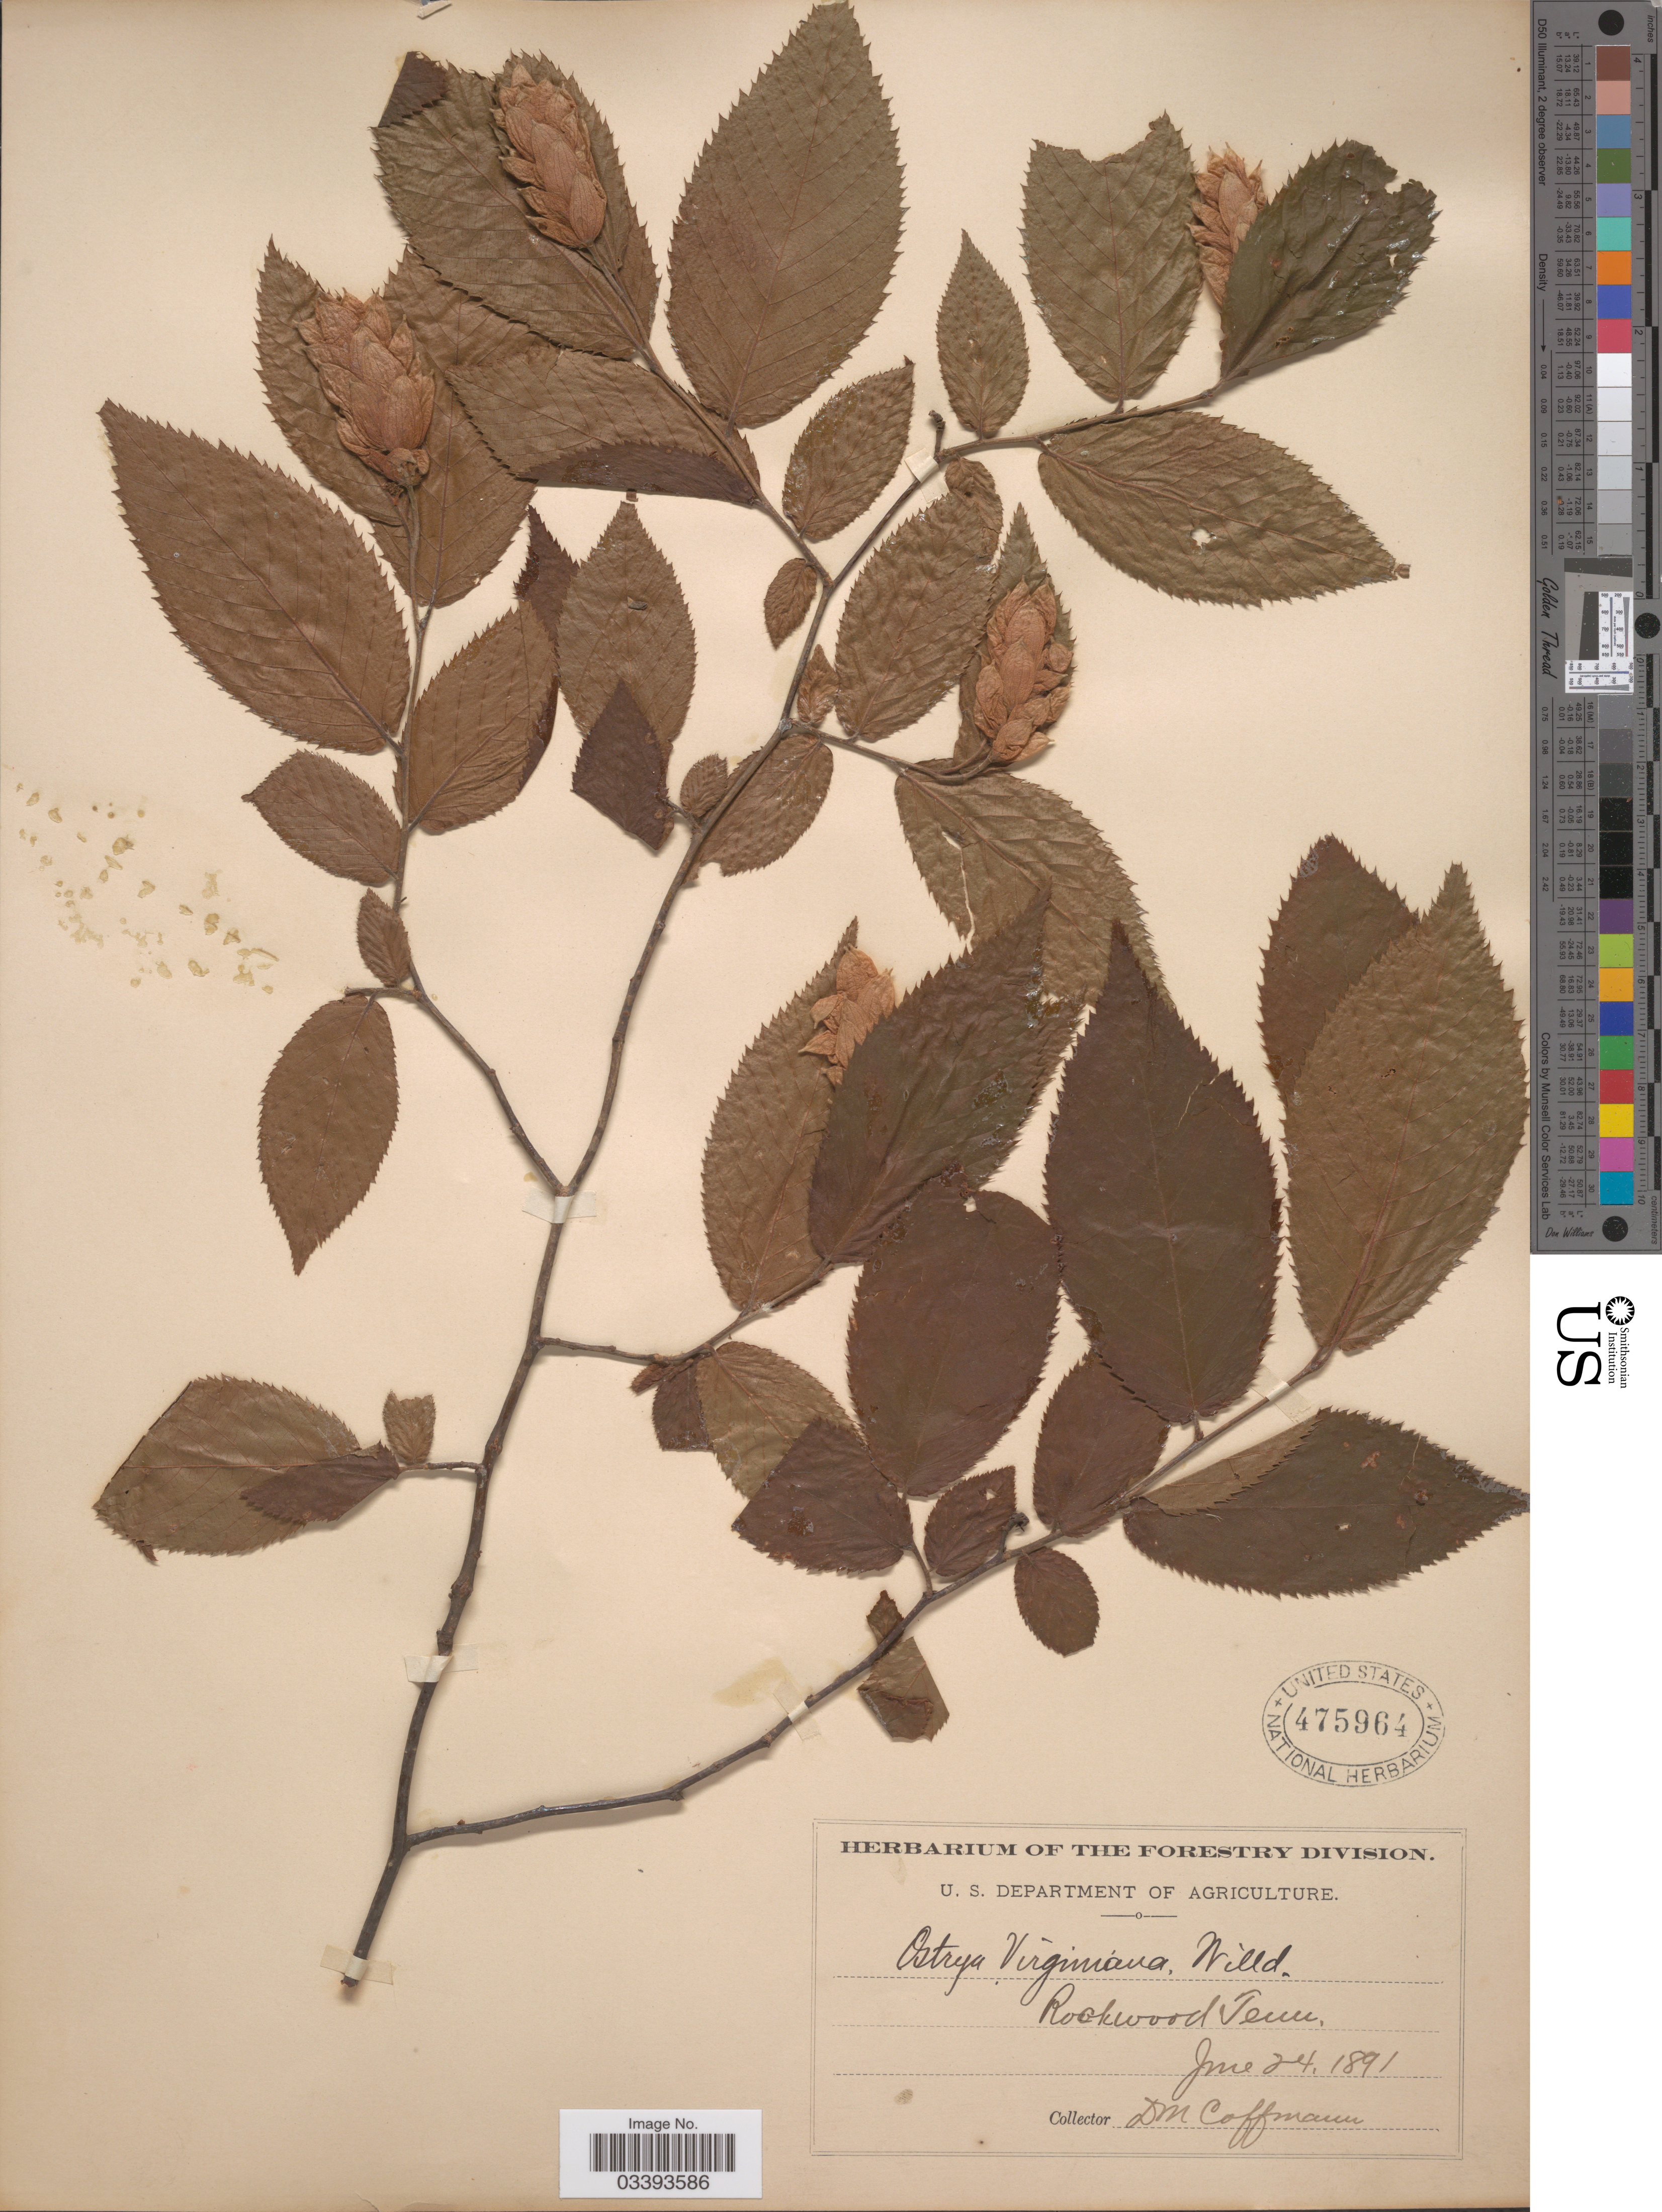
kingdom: Plantae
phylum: Tracheophyta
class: Magnoliopsida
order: Fagales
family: Betulaceae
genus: Ostrya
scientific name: Ostrya virginiana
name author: (Mill.) K. Koch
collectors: D. Coffmann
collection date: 1891-06-24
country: United States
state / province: Tennessee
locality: Rockwood Tenn.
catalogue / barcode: US 475964